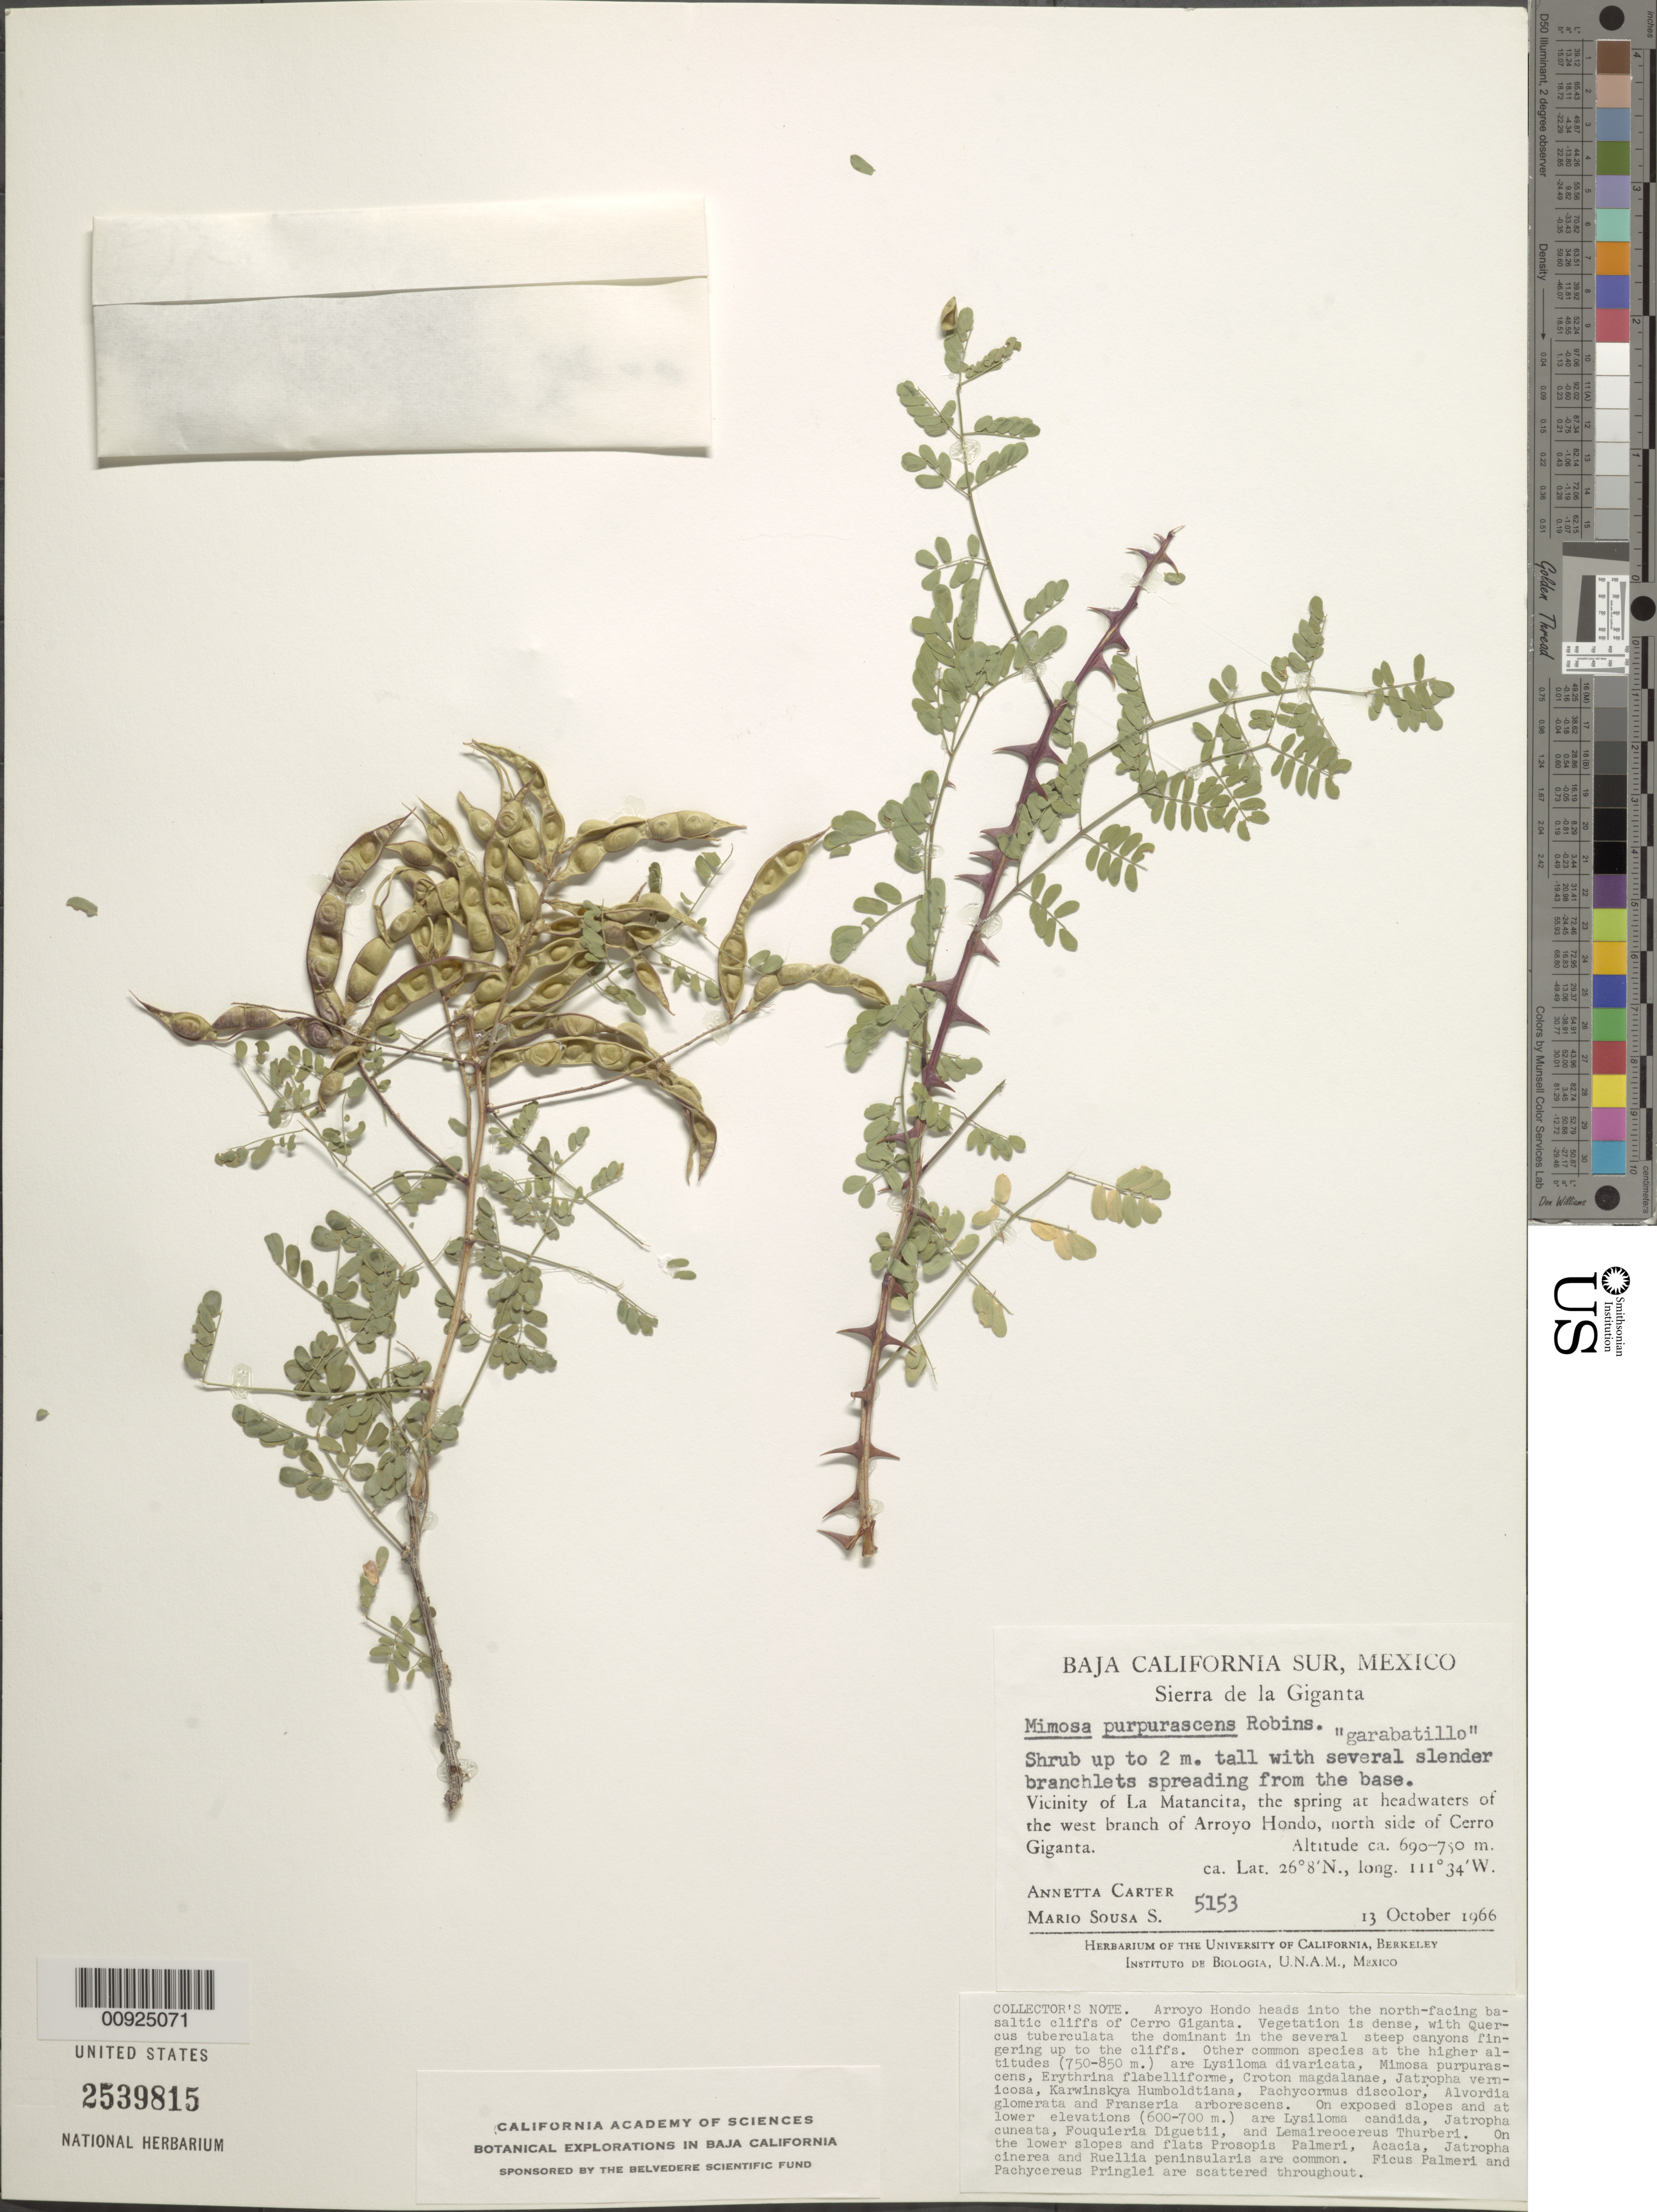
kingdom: Plantae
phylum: Tracheophyta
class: Magnoliopsida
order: Fabales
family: Fabaceae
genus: Mimosa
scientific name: Mimosa purpurascens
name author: B.L. Rob.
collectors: A. Carter & M. Sousa S.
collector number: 5153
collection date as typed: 13 Oct 1966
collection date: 1966-10-13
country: Mexico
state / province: Baja California Sur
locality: Vicinity of La Matancita, the spring at headwaters of the west branch of Arroyo Hondo, north side of Cerro Giganta.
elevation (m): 750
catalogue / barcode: US 2539815